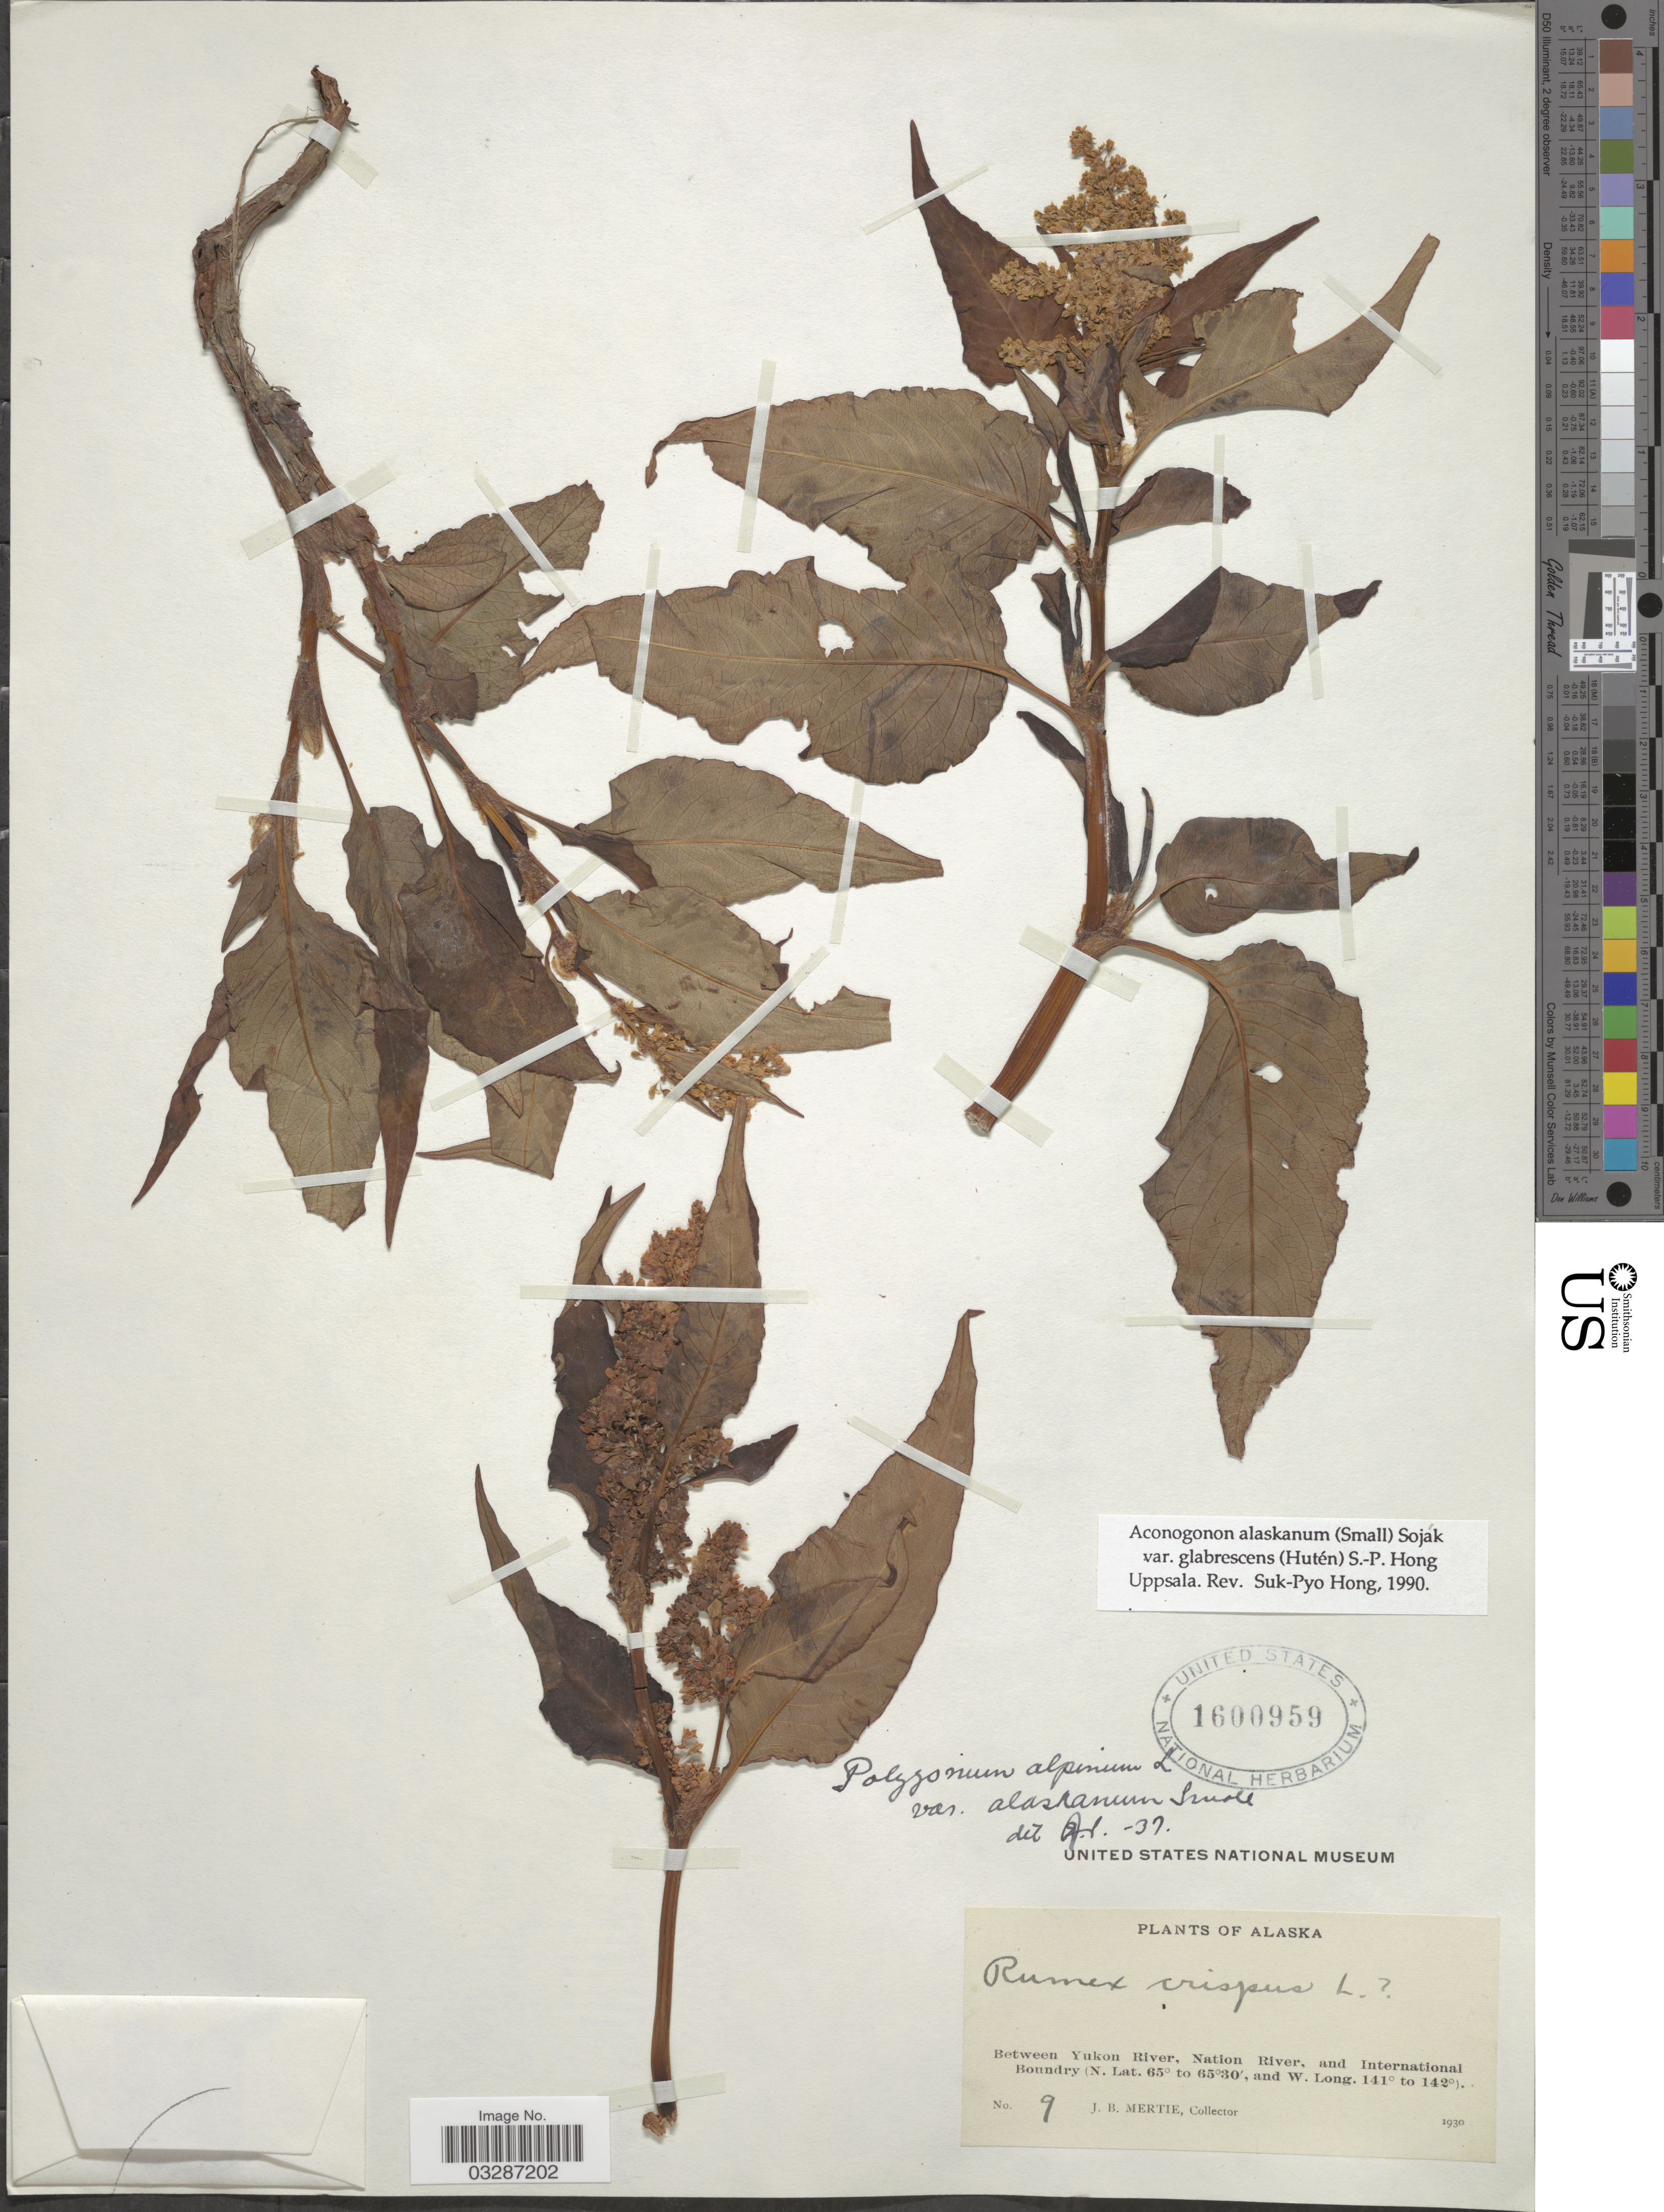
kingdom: Plantae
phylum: Tracheophyta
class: Magnoliopsida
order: Caryophyllales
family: Polygonaceae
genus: Koenigia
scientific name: Koenigia alaskana var. glabrescens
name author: (Hultén) T.M. Schust. & Reveal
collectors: J. Mertie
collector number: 9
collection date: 1930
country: United States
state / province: Alaska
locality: Between Yukon River, Nation River, and International Boundary.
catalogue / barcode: US 1600959